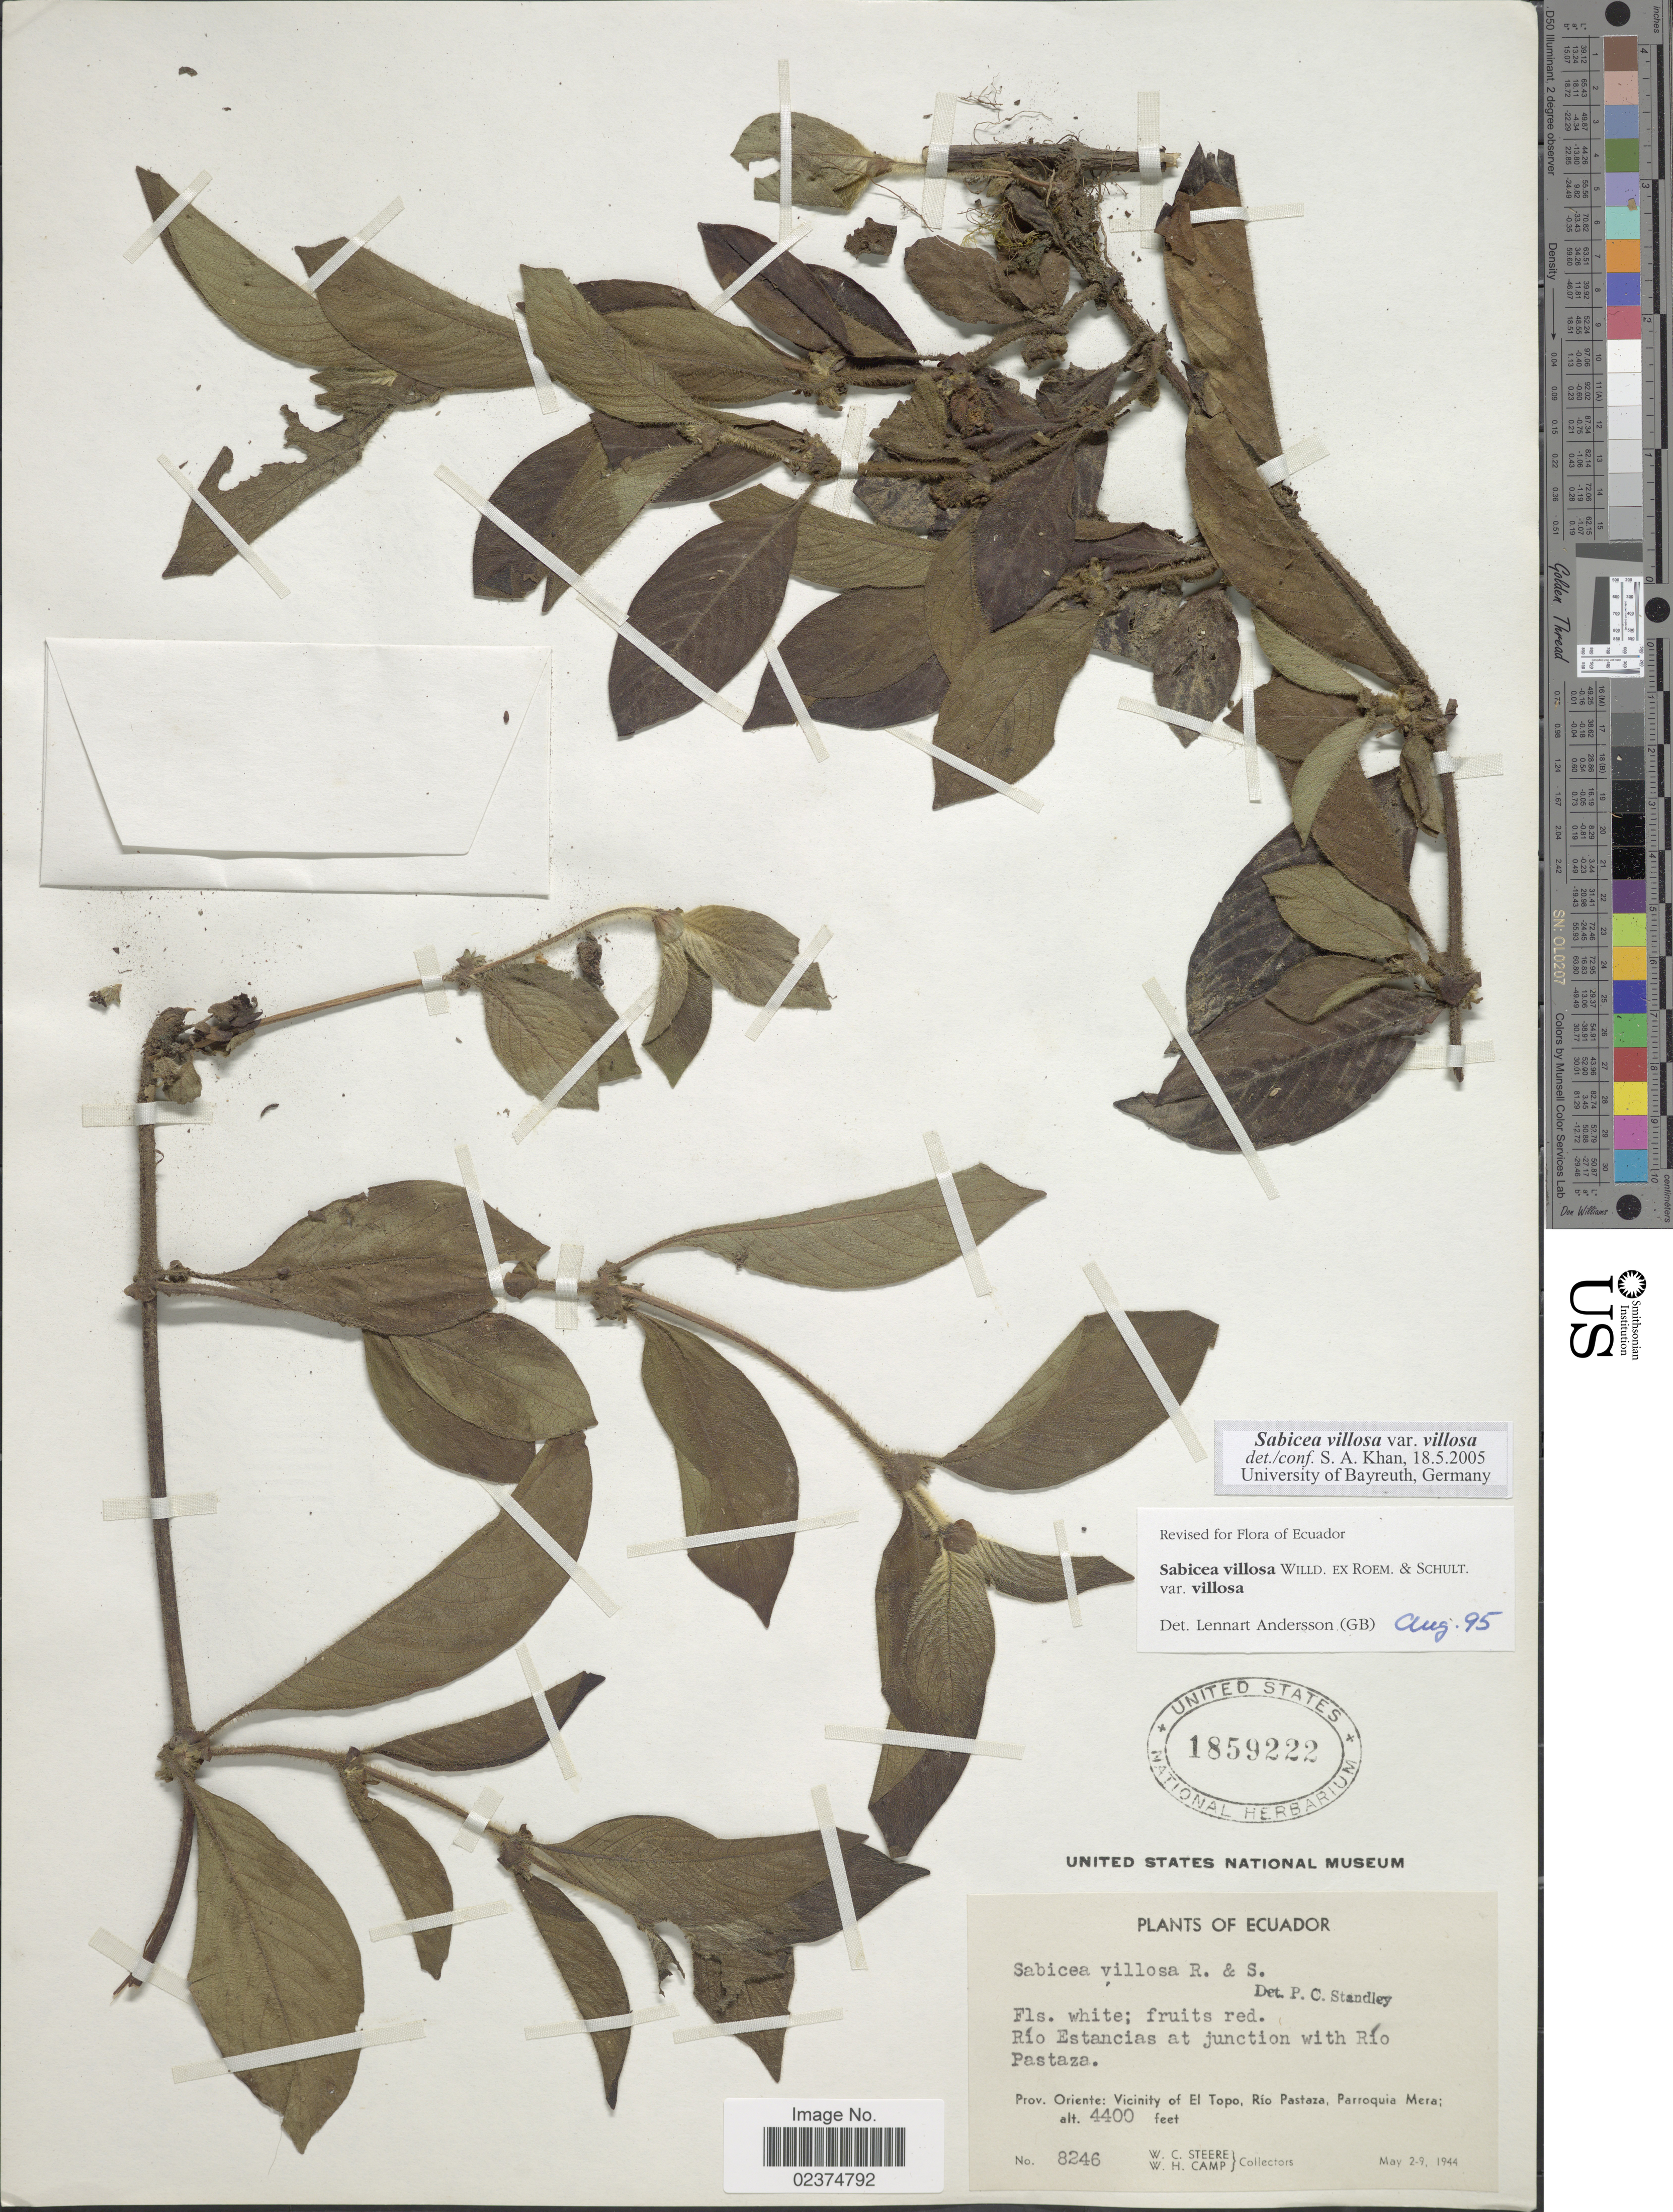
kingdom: Plantae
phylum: Tracheophyta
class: Magnoliopsida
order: Gentianales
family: Rubiaceae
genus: Sabicea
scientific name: Sabicea villosa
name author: Willd. ex Roem. & Schult.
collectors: W. C. Steere & W. H. Camp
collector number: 8246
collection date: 1944-05-02/1944-05-09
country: Ecuador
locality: Prov. Oriente: Vicinity of El Topo, Rio Pastaza, Parroquia Mera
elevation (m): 1341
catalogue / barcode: US 1859222